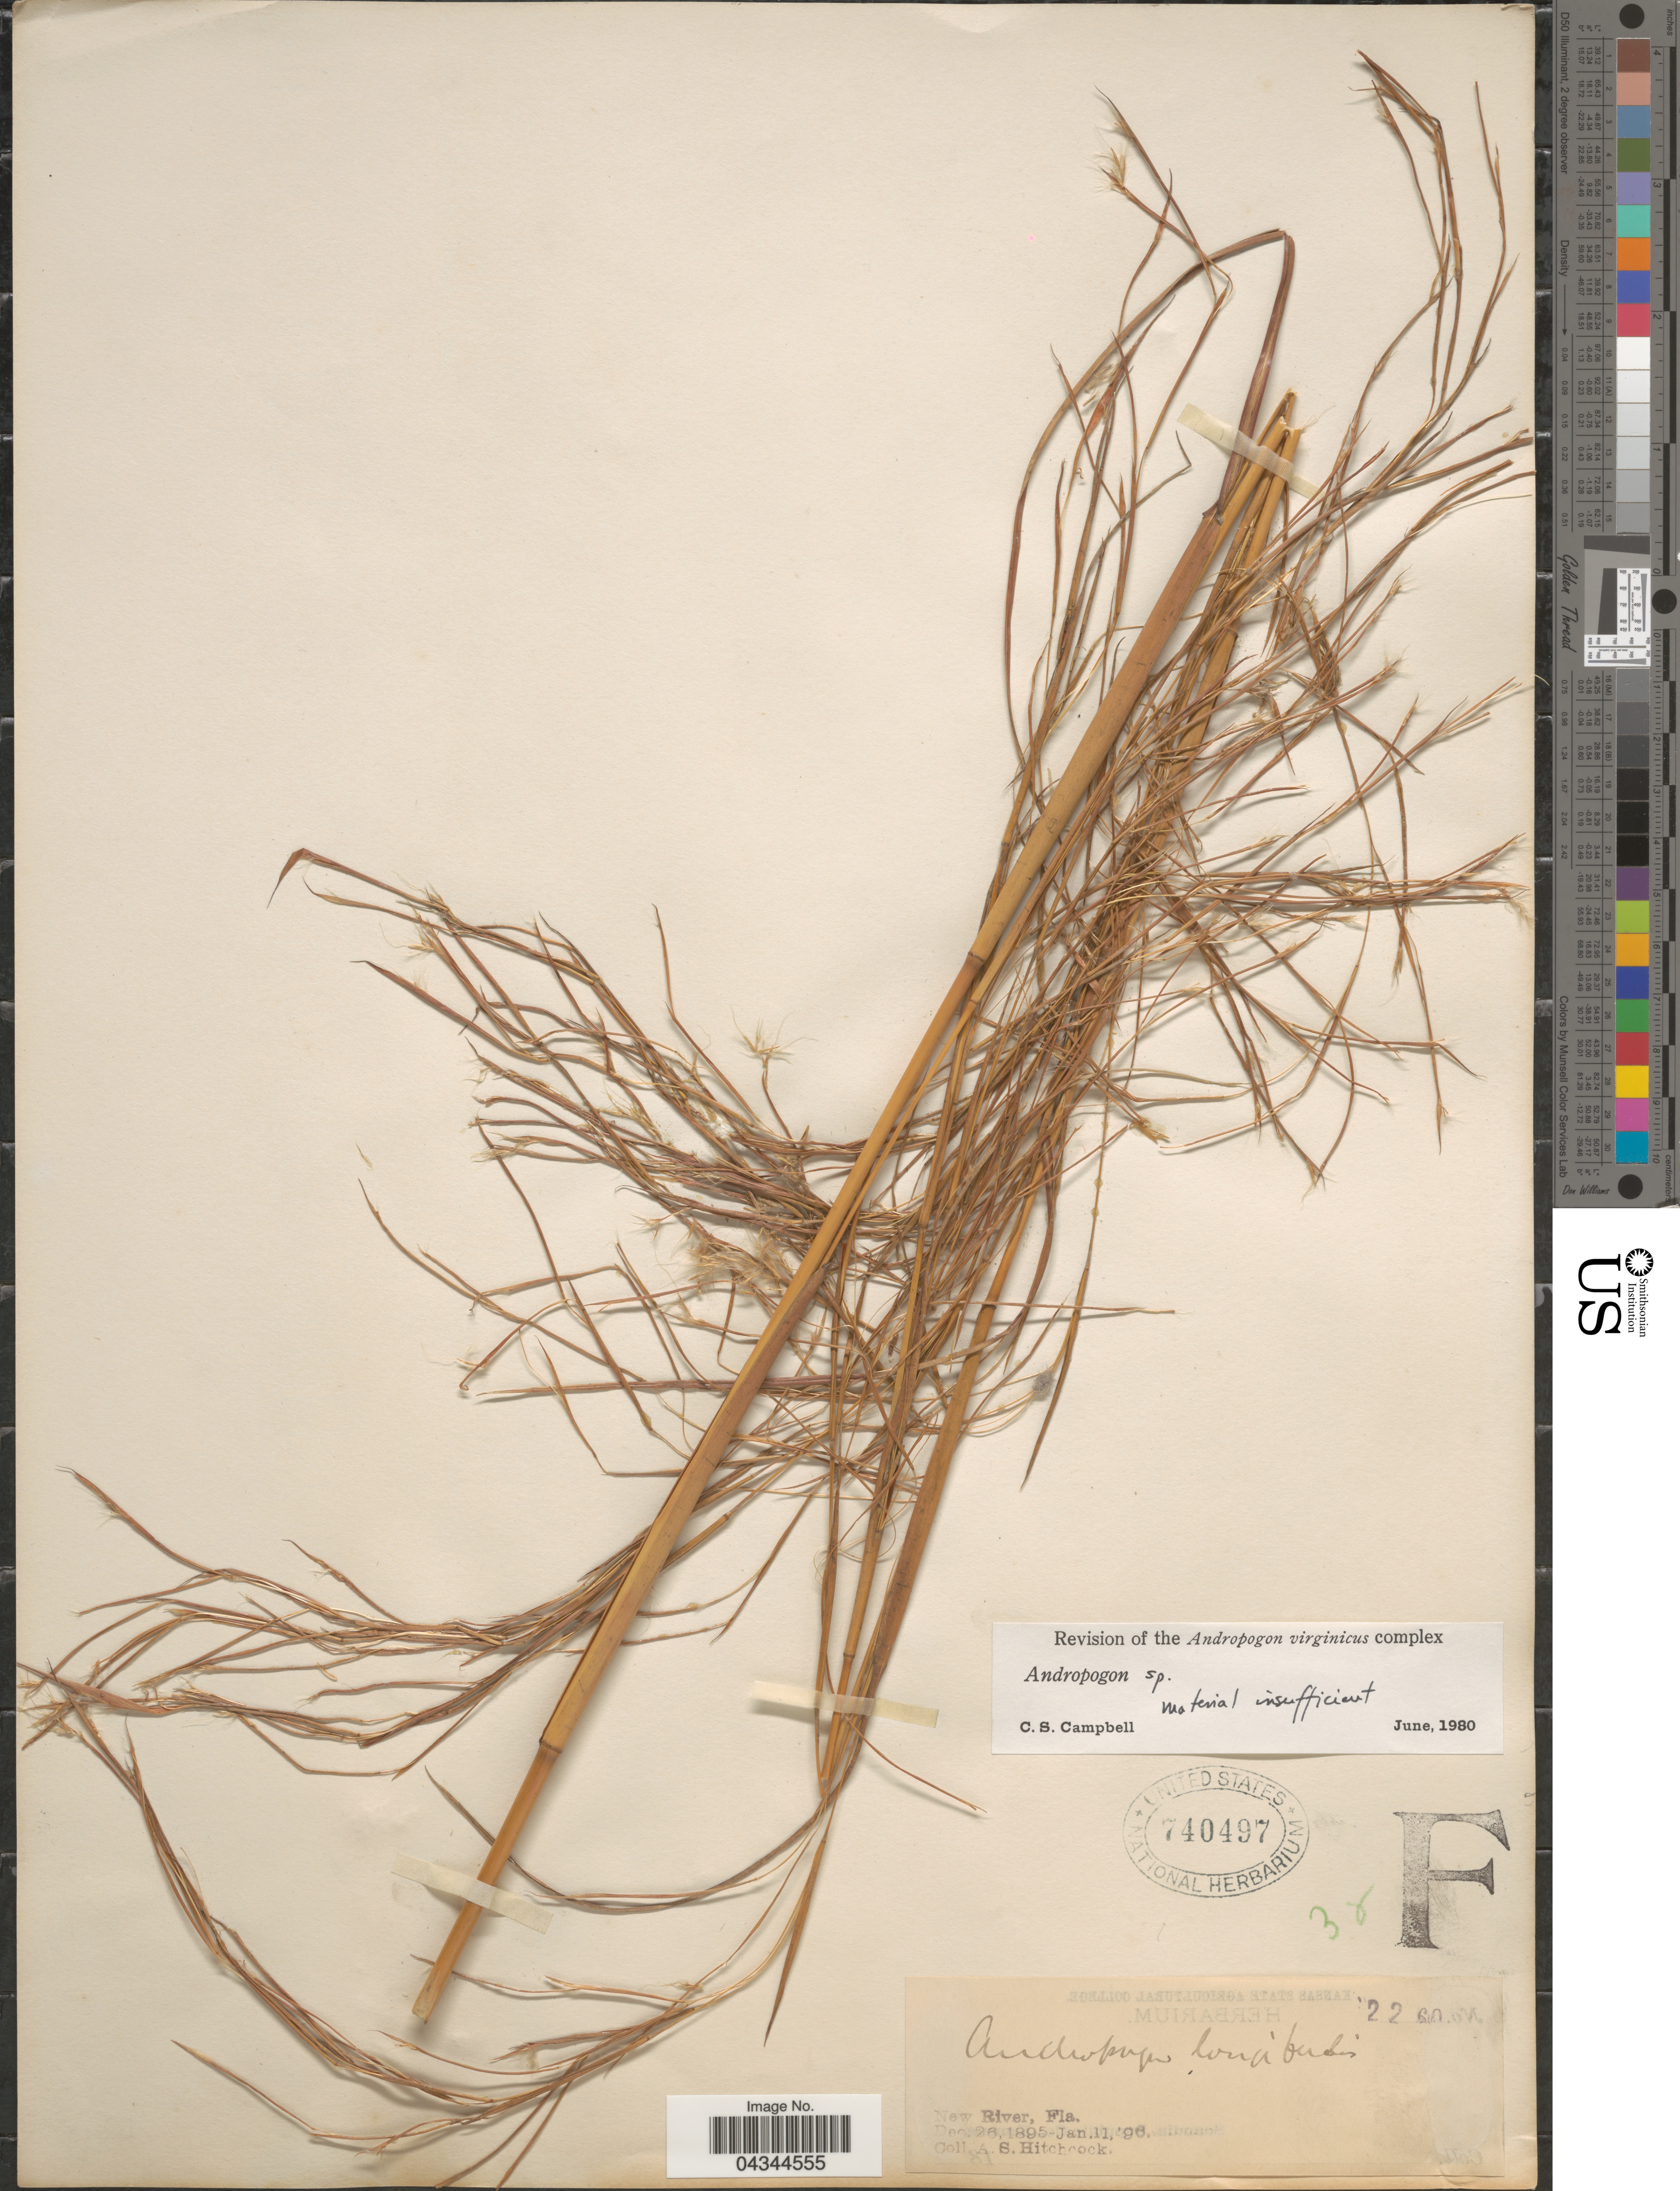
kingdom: Plantae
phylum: Tracheophyta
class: Liliopsida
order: Poales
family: Poaceae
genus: Andropogon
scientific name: Andropogon sp.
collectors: A. S. Hitchcock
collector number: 2260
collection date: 1895-12-26/1896-01-11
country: United States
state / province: Florida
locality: New River.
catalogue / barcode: US 740497